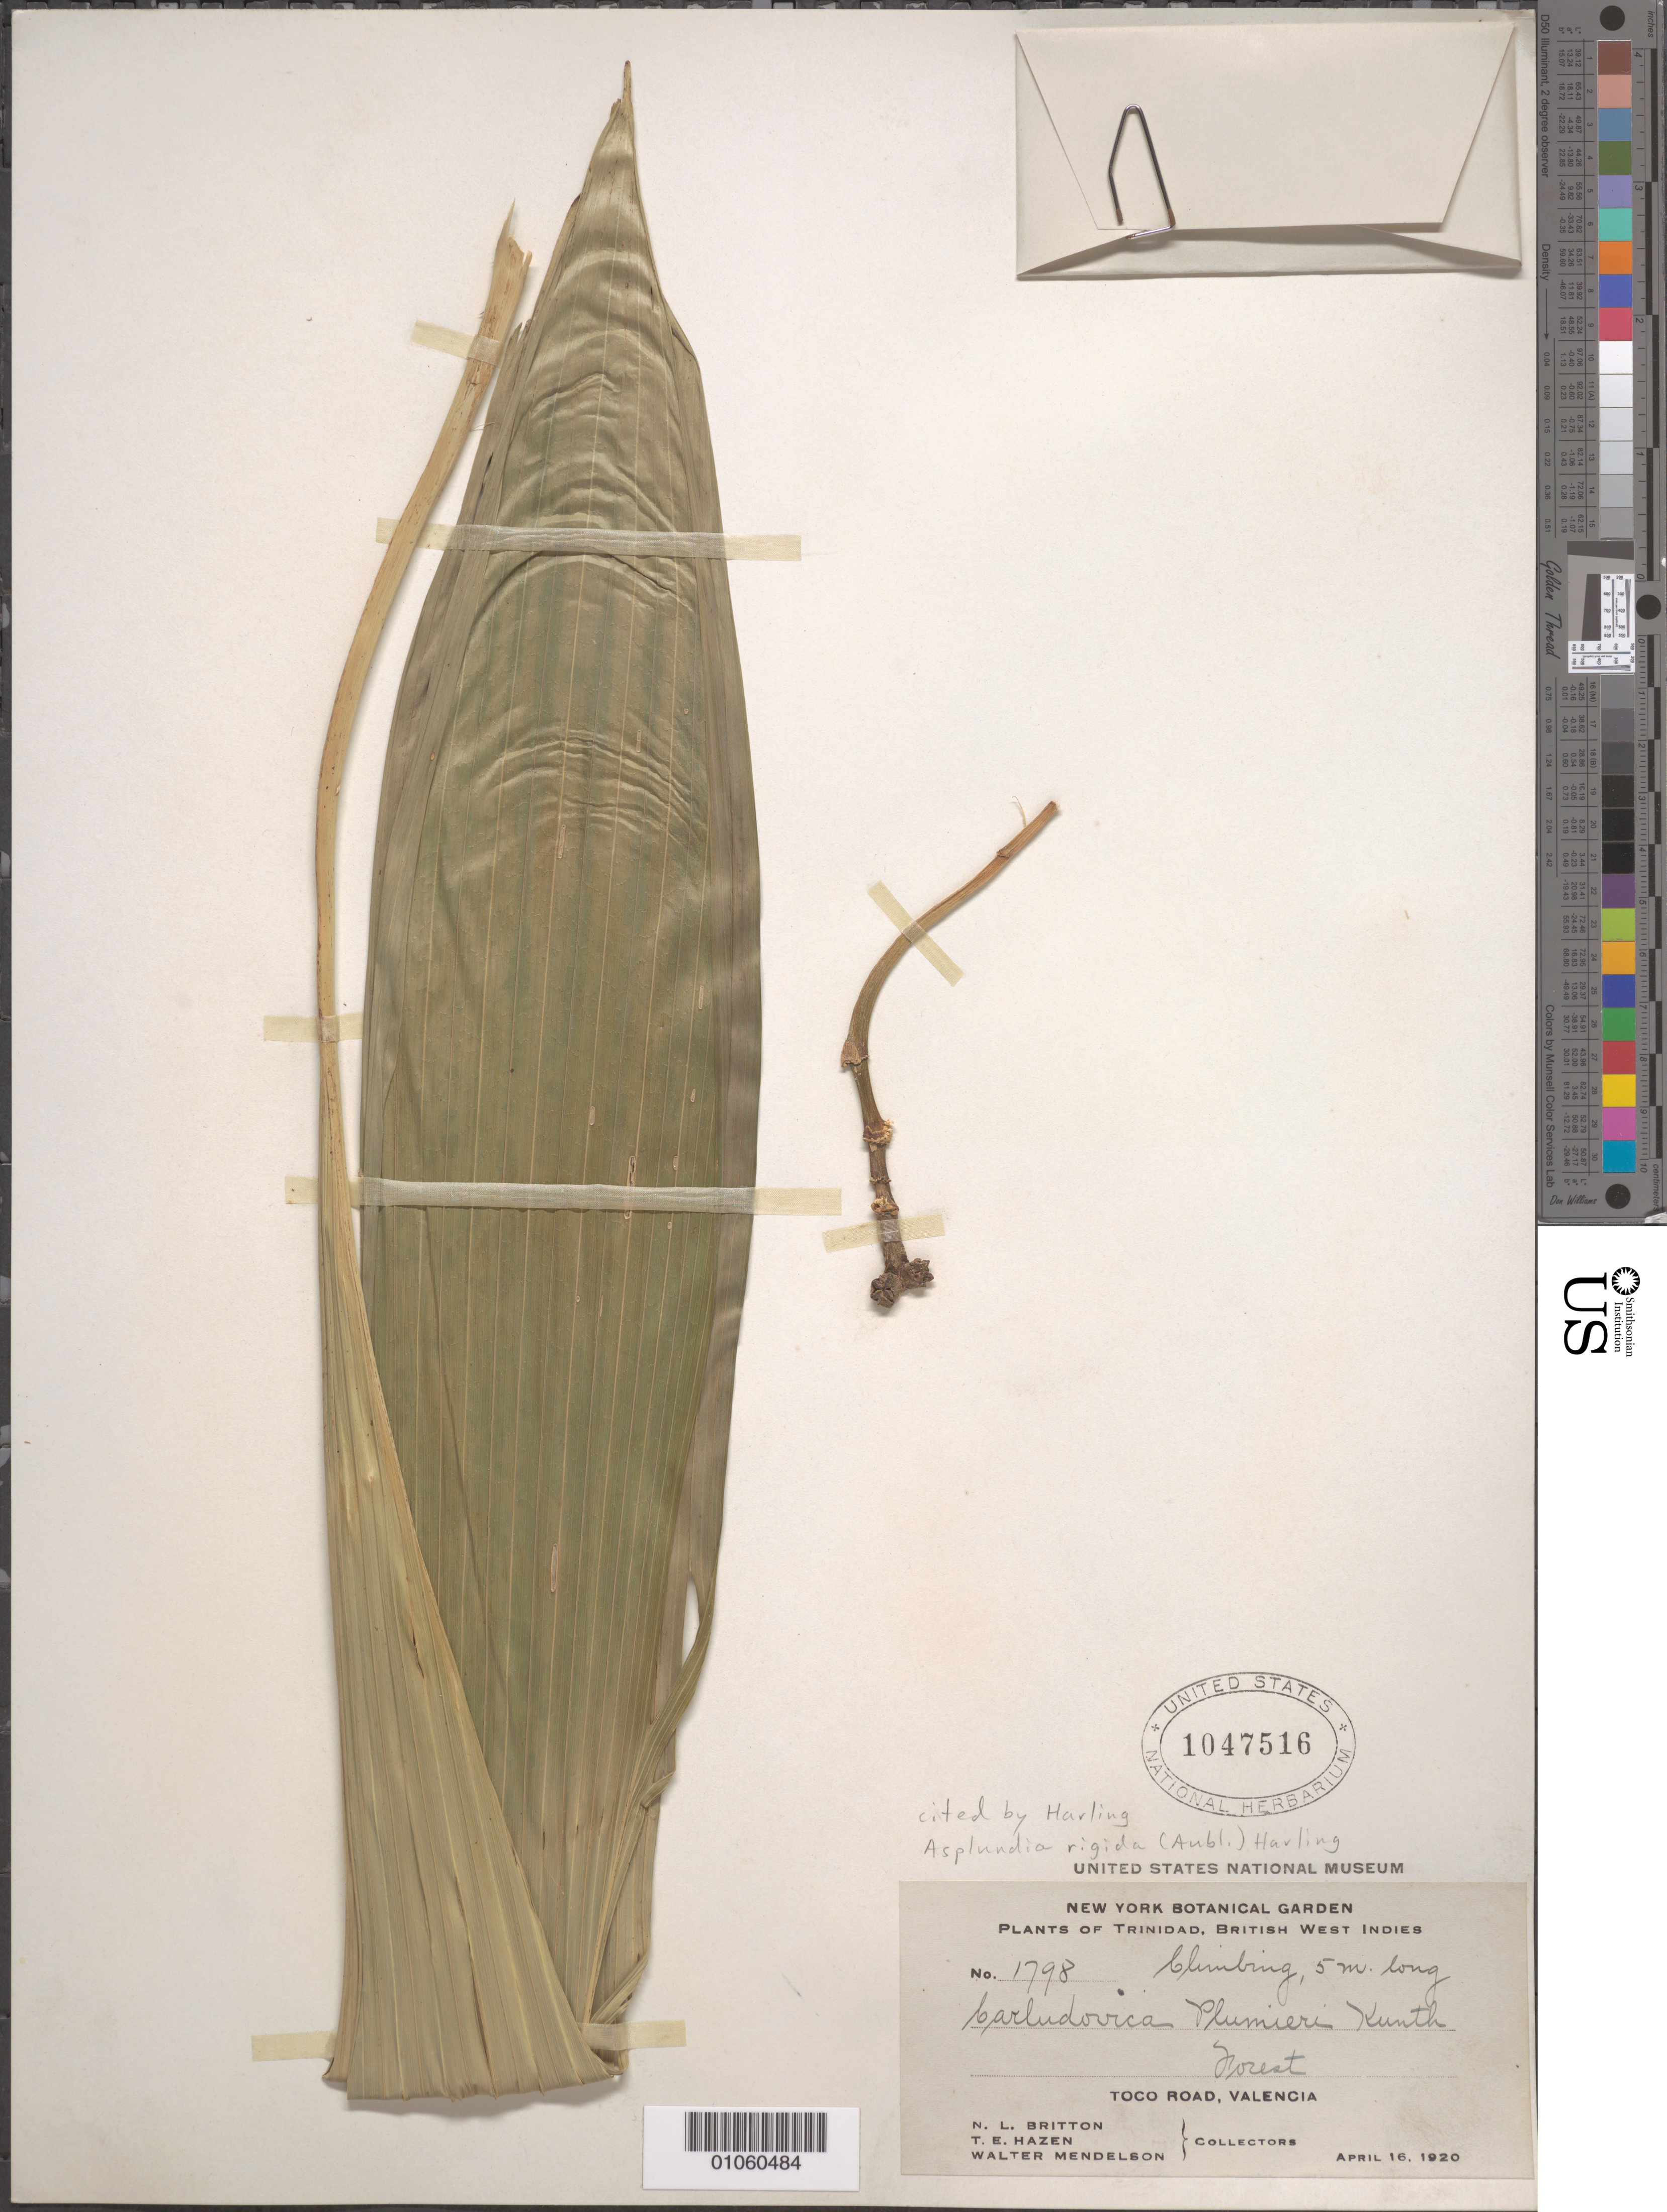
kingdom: Plantae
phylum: Tracheophyta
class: Liliopsida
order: Pandanales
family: Cyclanthaceae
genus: Asplundia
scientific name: Asplundia rigida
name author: (Aubl.) Harling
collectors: N. Britton, T. E. Hazen & W. Mendelson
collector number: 1798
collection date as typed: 16 Apr 1920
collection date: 1920-04-16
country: Trinidad and Tobago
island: Trinidad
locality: Toco Road, Valencia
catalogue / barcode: US 1047516